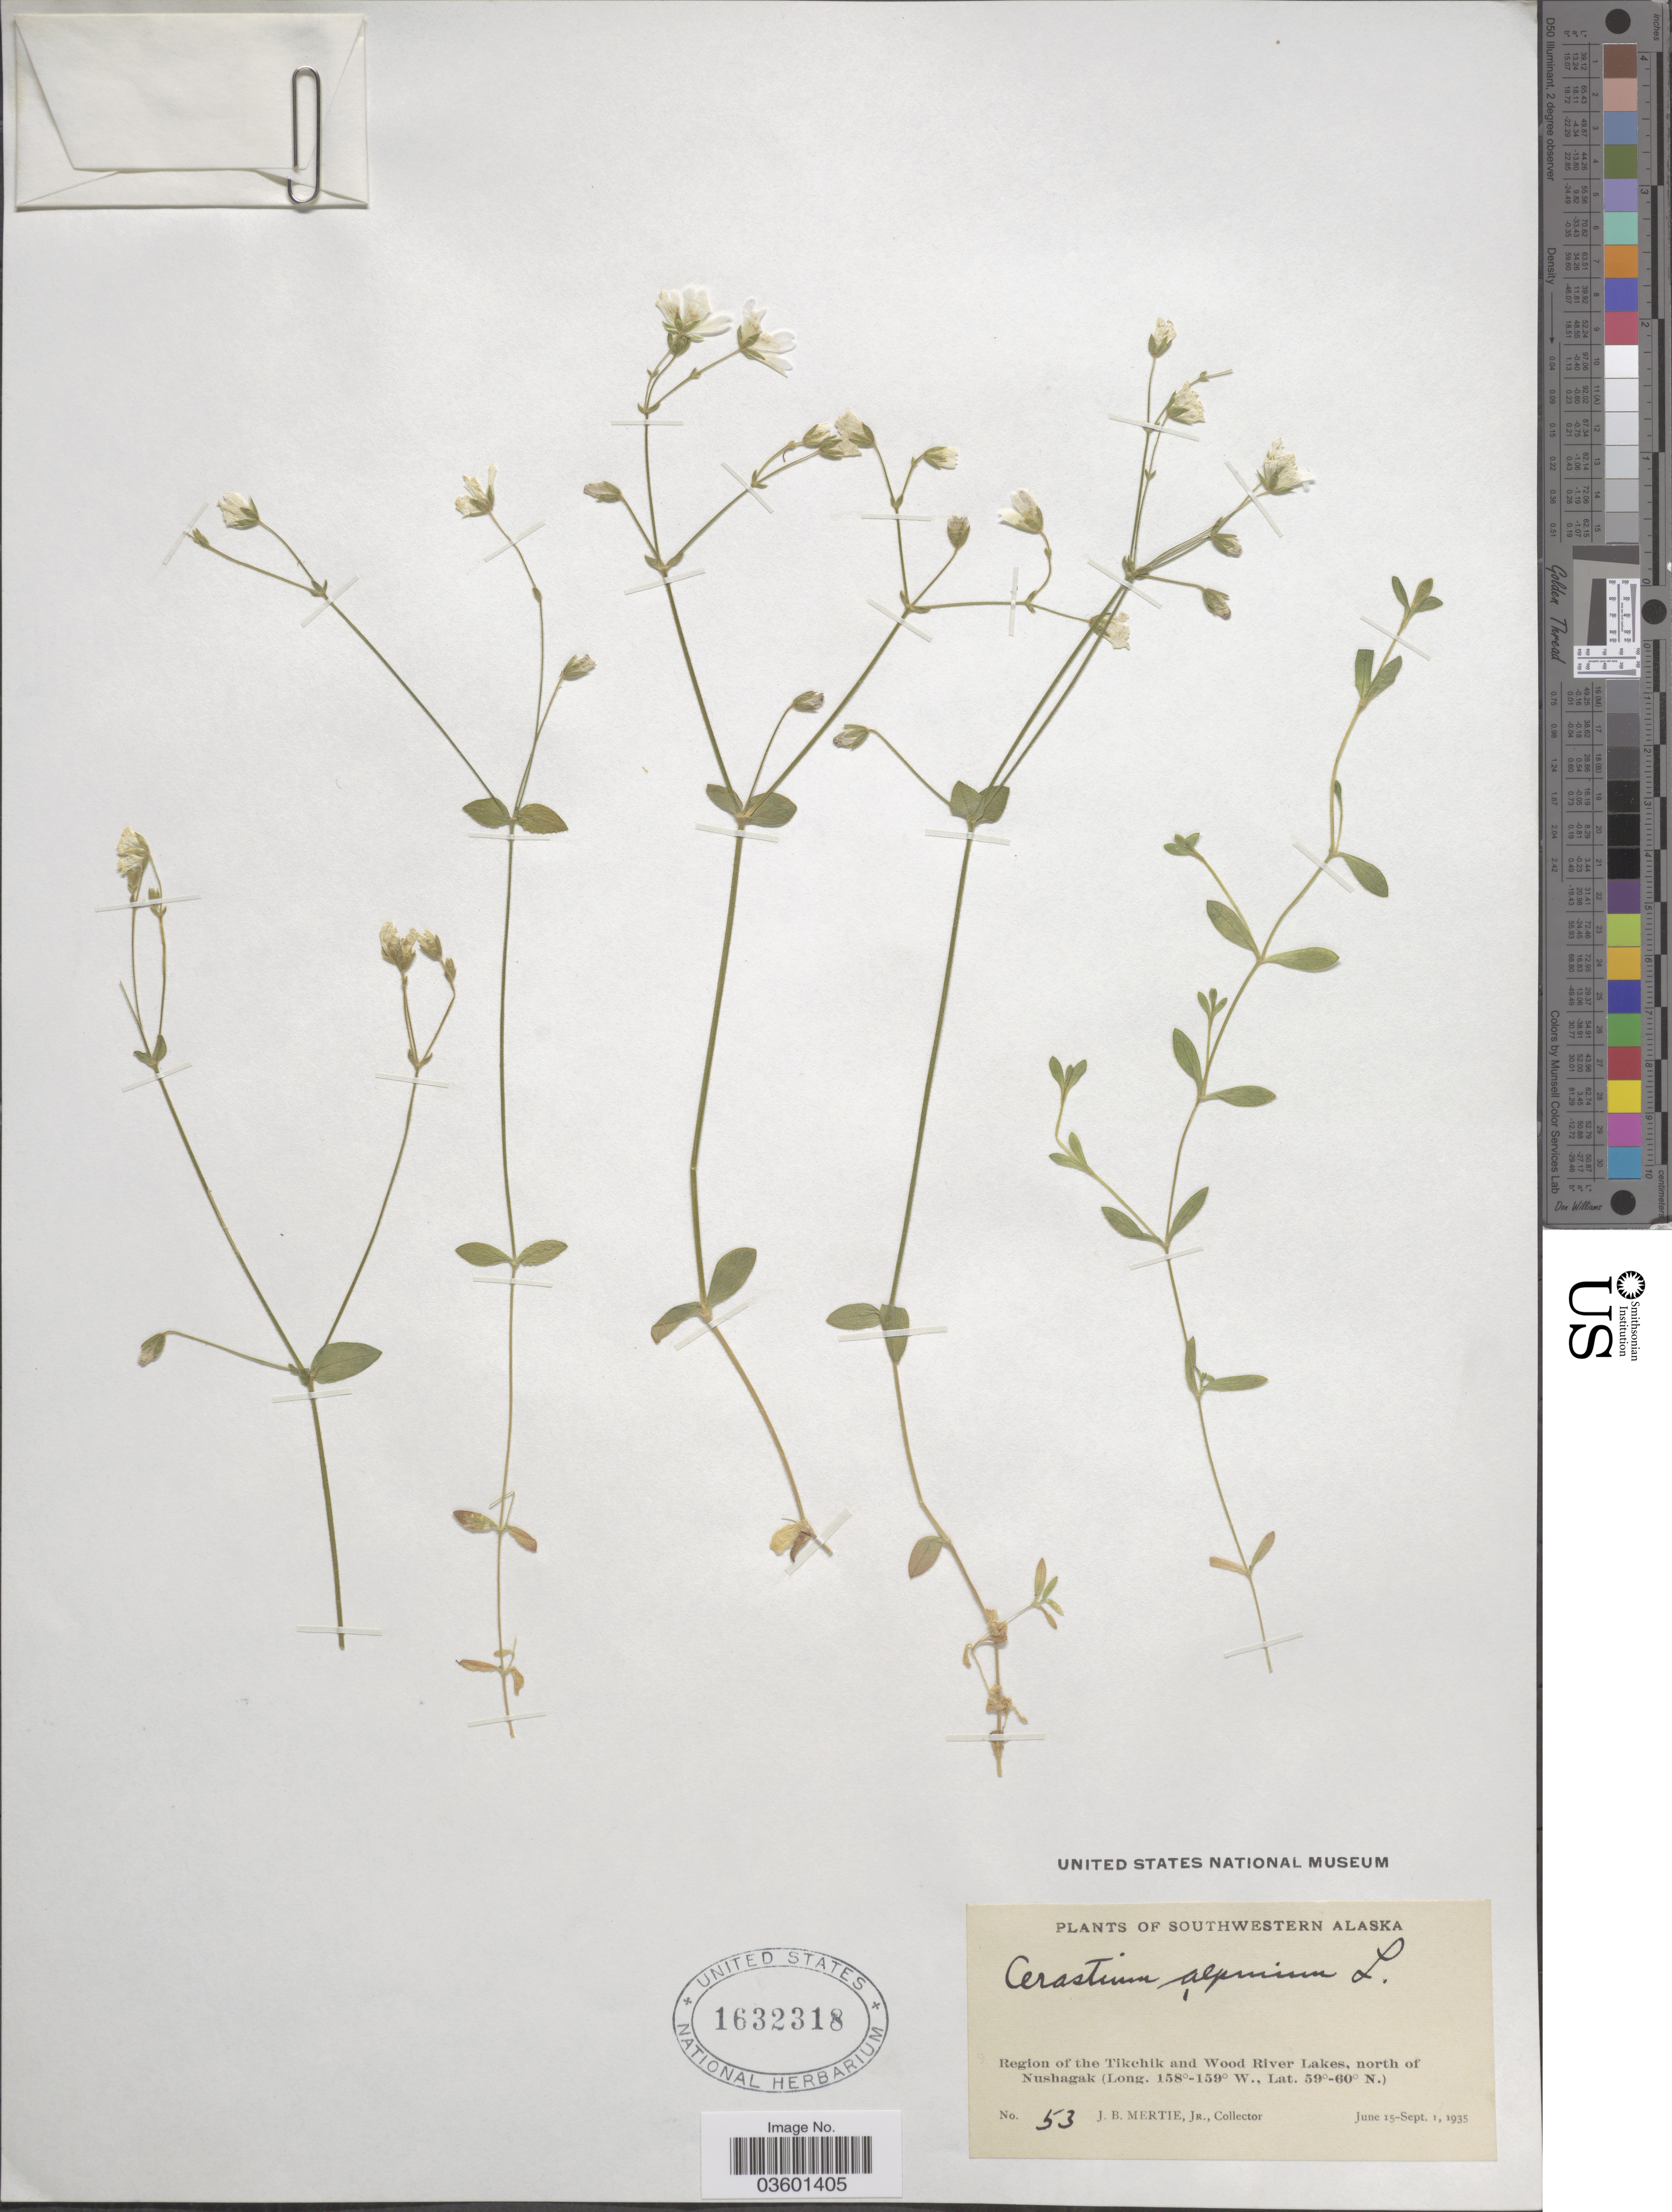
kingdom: Plantae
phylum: Tracheophyta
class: Magnoliopsida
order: Caryophyllales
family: Caryophyllaceae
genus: Cerastium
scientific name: Cerastium beeringianum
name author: Cham. & Schltdl.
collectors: J. Mertie Jr.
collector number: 53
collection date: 1935-06-15/1935-09-01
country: United States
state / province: Alaska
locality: Southwestern Alaska. Region of the Tikchik and Wood River Lakes, north of Nushagak.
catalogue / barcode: US 1632318